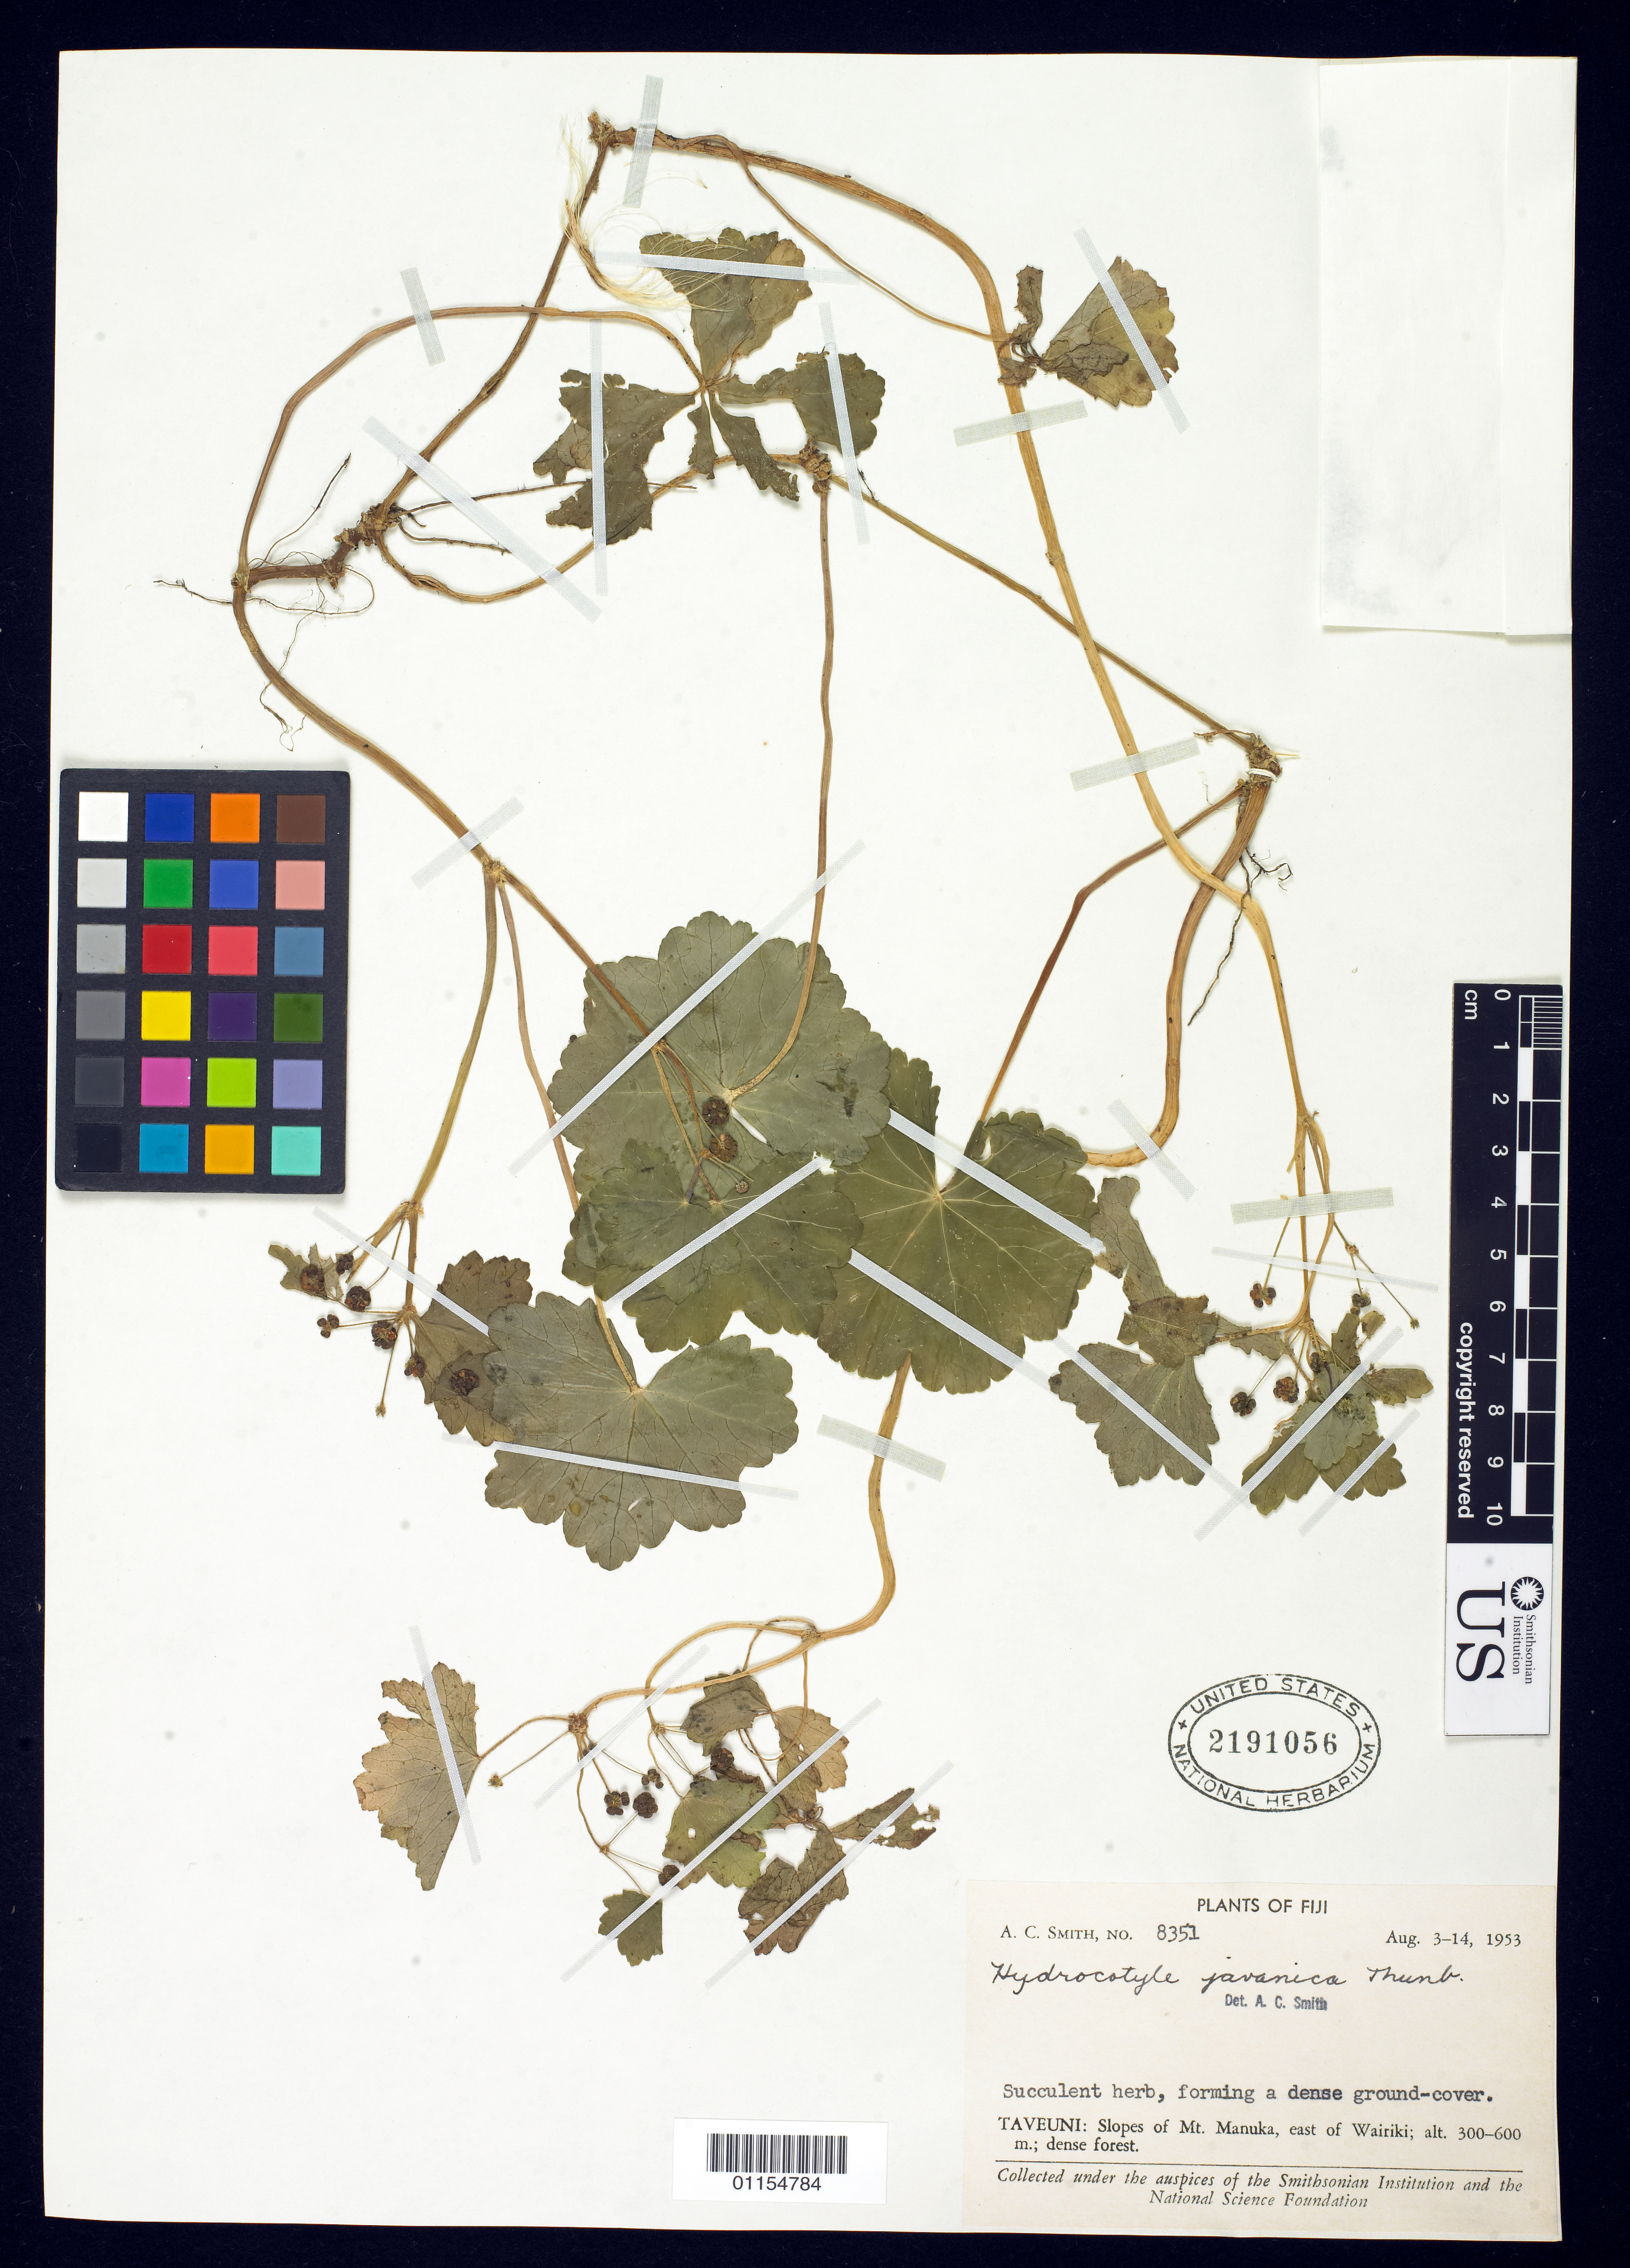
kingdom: Plantae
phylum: Tracheophyta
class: Magnoliopsida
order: Apiales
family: Araliaceae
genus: Hydrocotyle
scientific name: Hydrocotyle javanica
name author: Thunb.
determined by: Smith, A. C.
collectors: A. C. Smith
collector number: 8351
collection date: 1953-08-03/1953-08-14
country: Fiji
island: Taveuni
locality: Taveuni: Slopes of Mt. Manuka, E of Wairiki.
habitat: Dense forest.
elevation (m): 300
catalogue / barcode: US 2191056